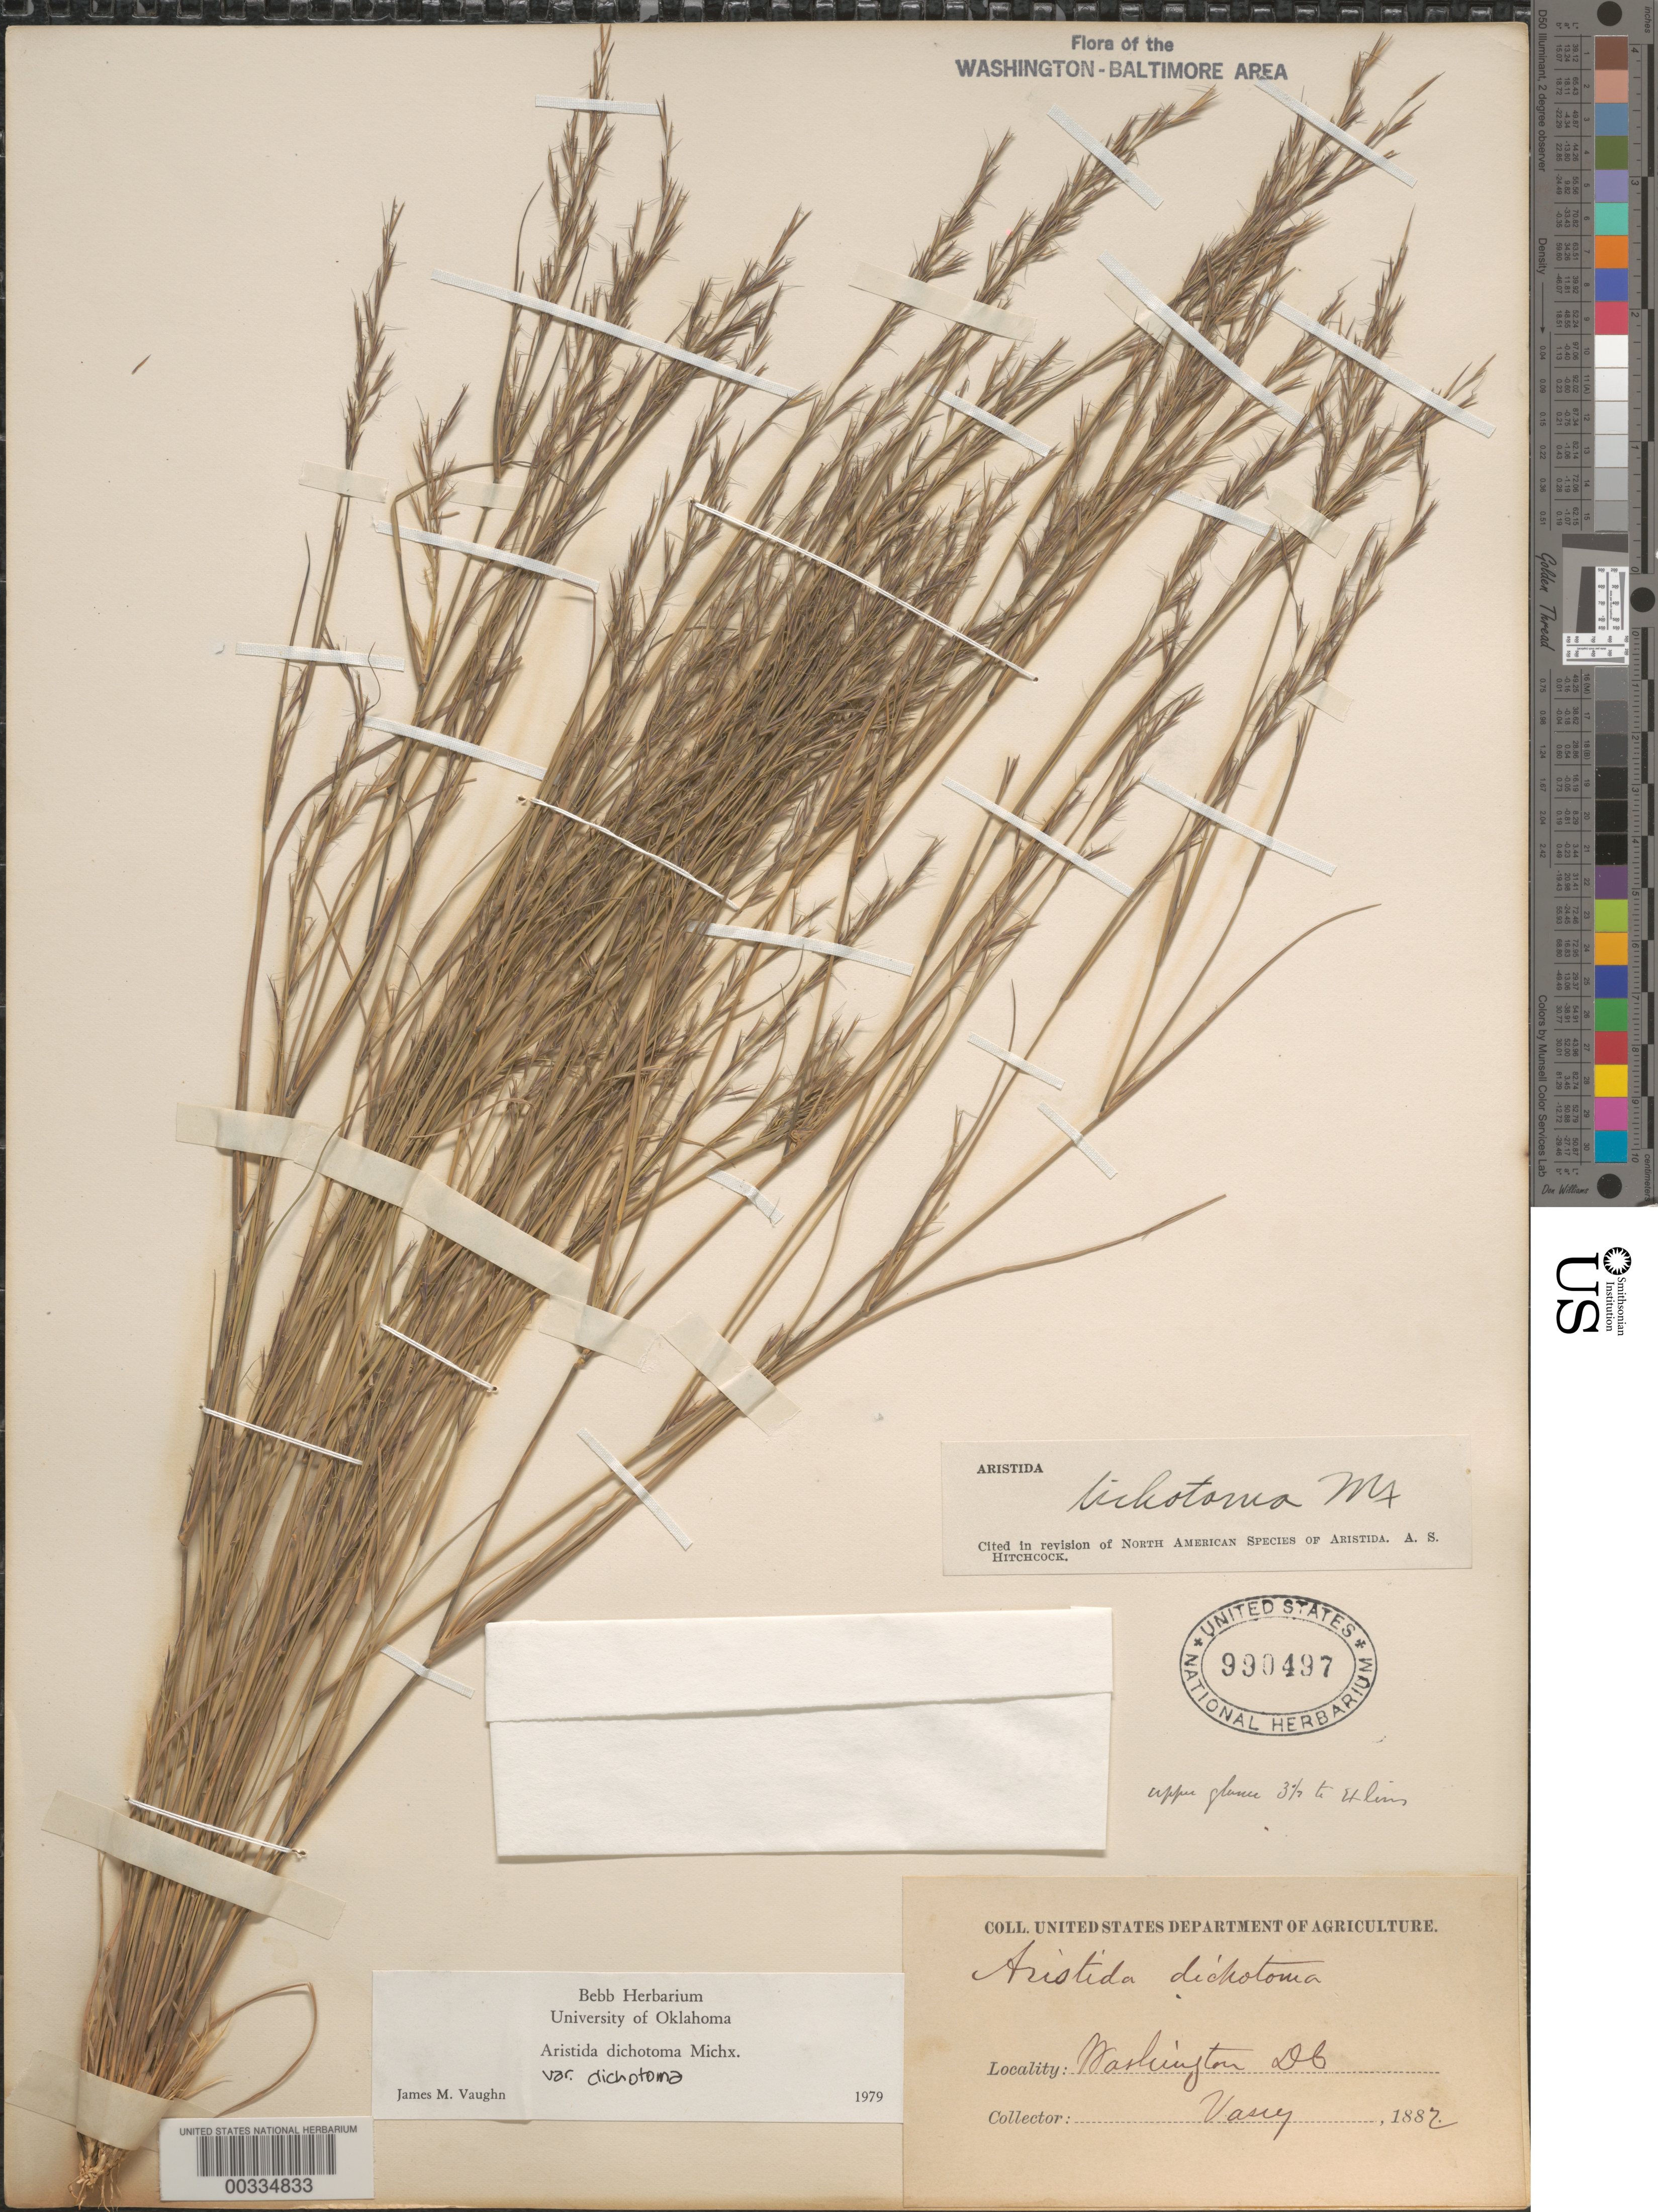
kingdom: Plantae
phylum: Tracheophyta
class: Liliopsida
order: Poales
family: Poaceae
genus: Aristida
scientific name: Aristida dichotoma var. dichotoma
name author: Michx.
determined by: Vaughn, J. M.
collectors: G. Vasey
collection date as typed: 1882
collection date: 1882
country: United States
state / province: District of Columbia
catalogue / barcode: US 990497